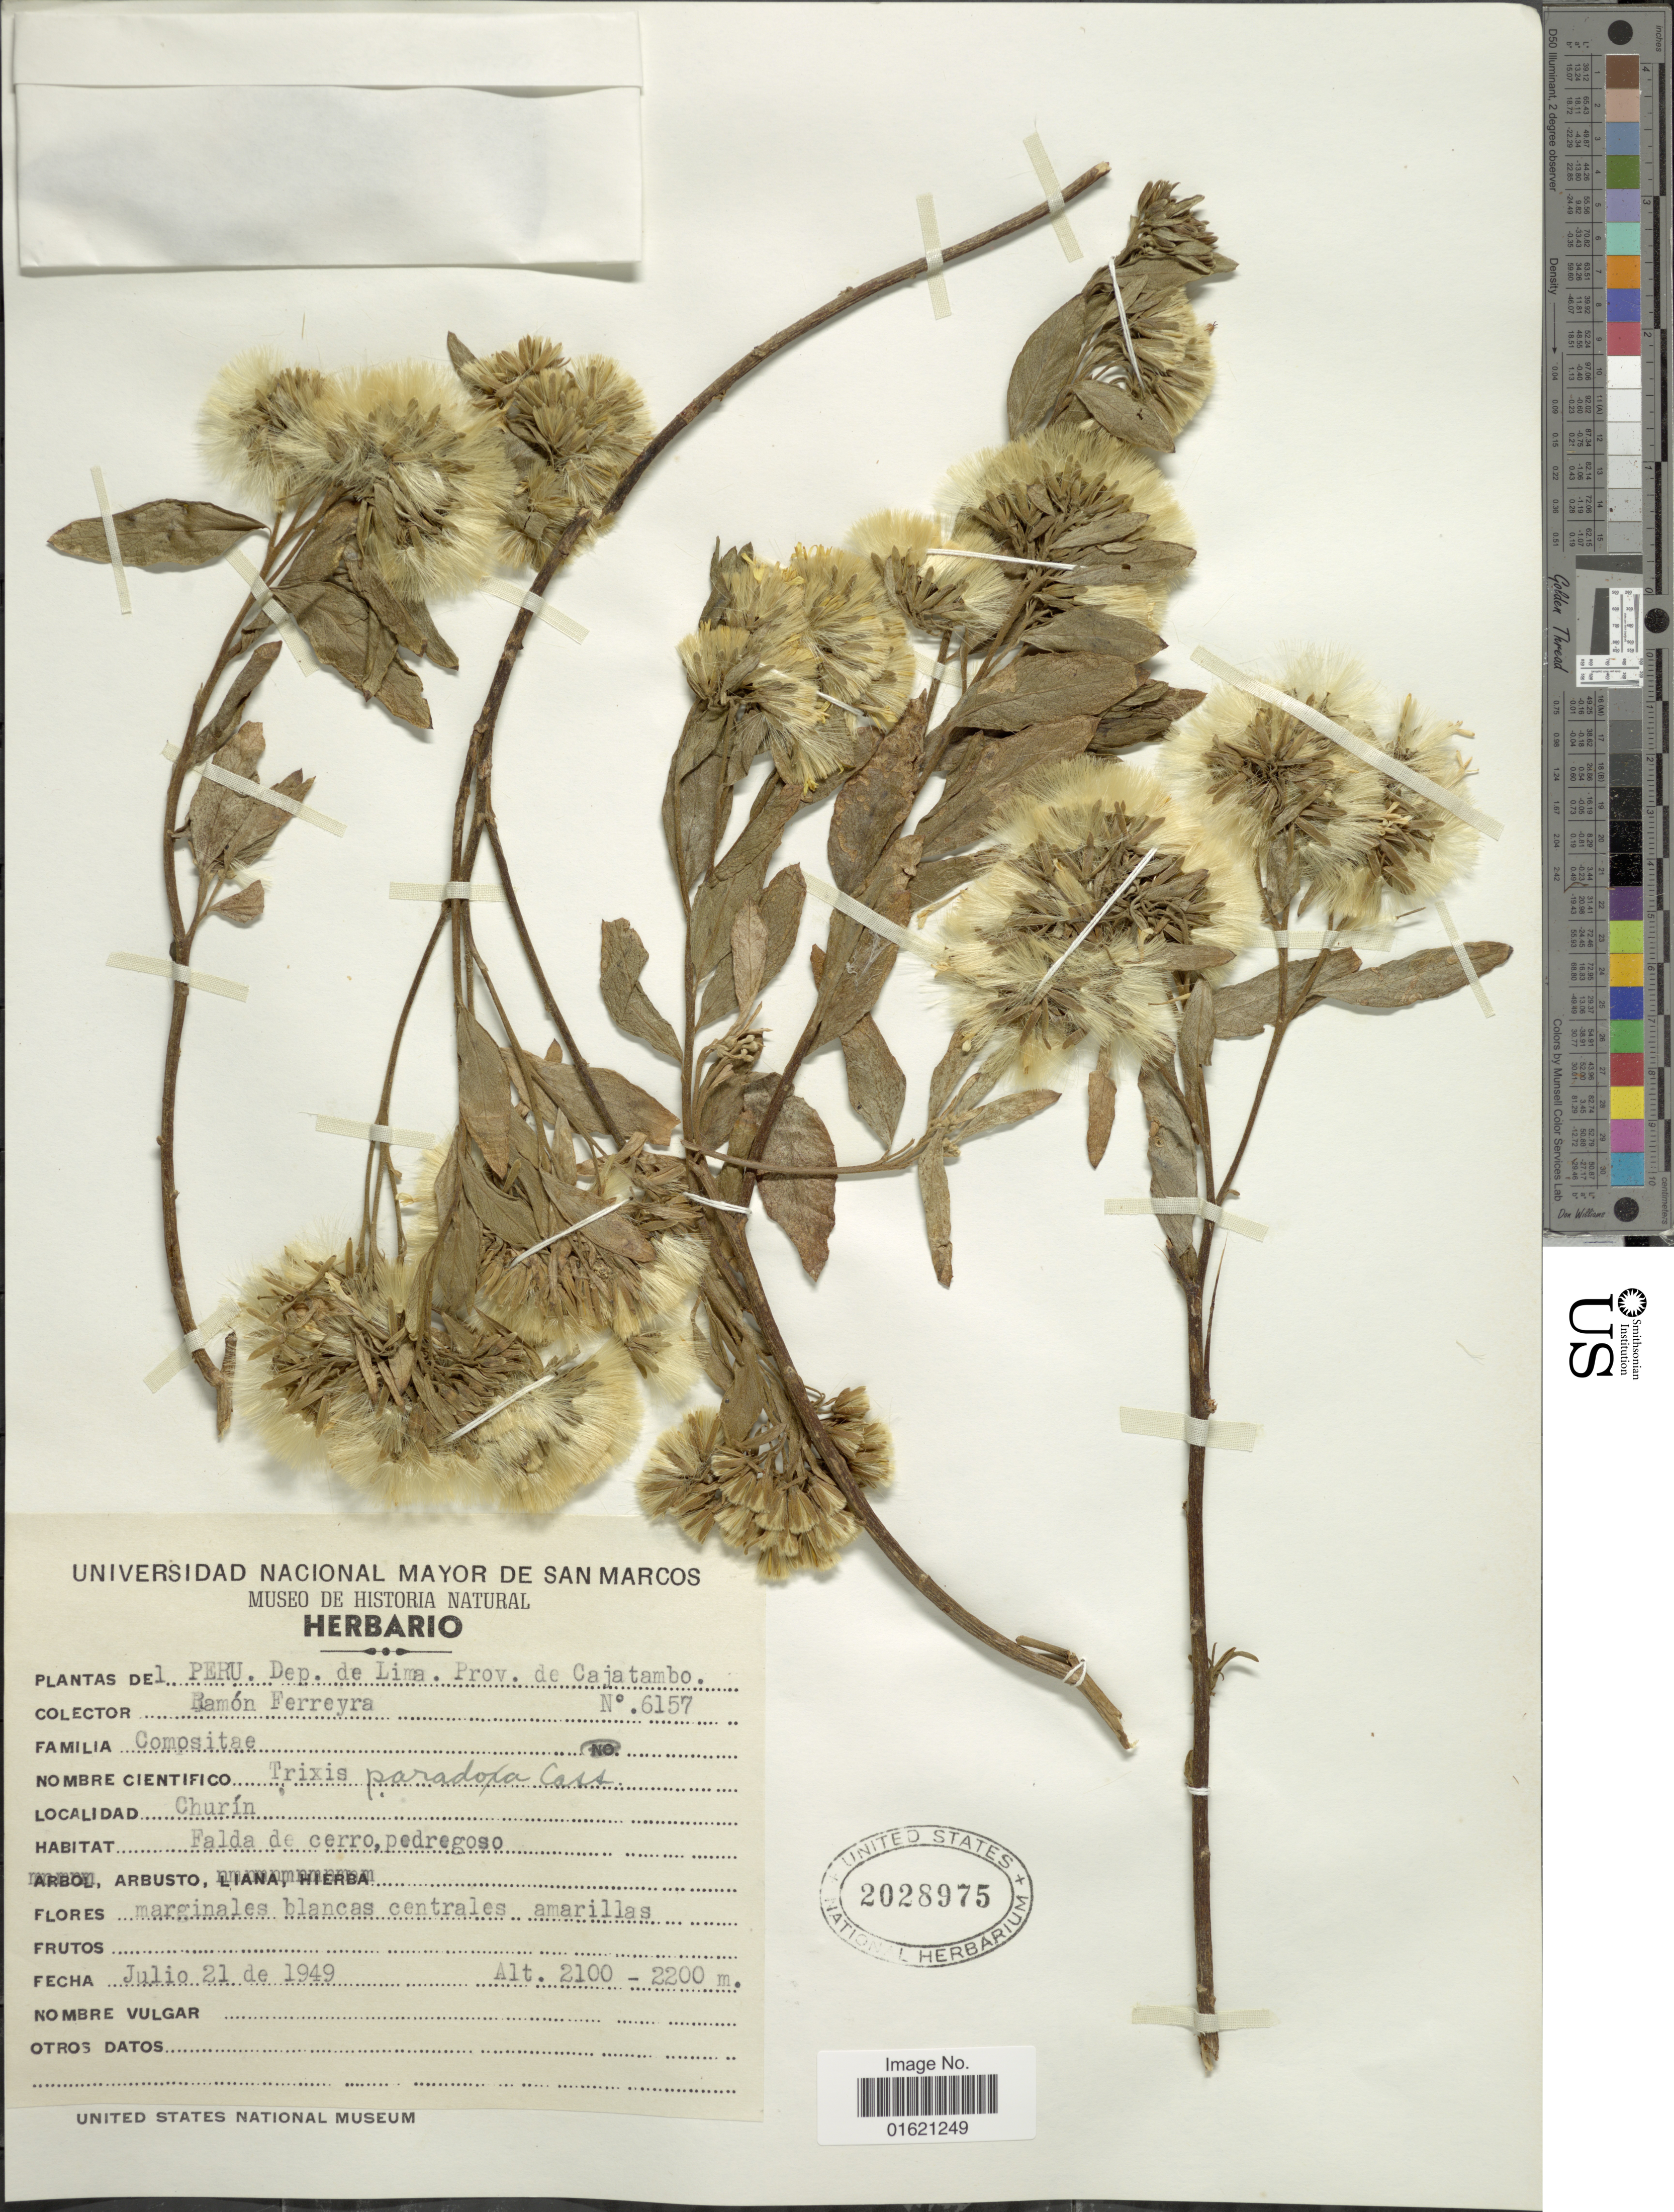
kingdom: Plantae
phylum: Tracheophyta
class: Magnoliopsida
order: Asterales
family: Asteraceae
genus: Trixis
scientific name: Trixis cacalioides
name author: (Kunth) D. Don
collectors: R. A. Ferreyra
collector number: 6157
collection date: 1949-07-21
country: Peru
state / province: Lima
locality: Dep, de Lima, Prov. de Cajatambo. Churin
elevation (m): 2100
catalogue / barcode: US 2028975